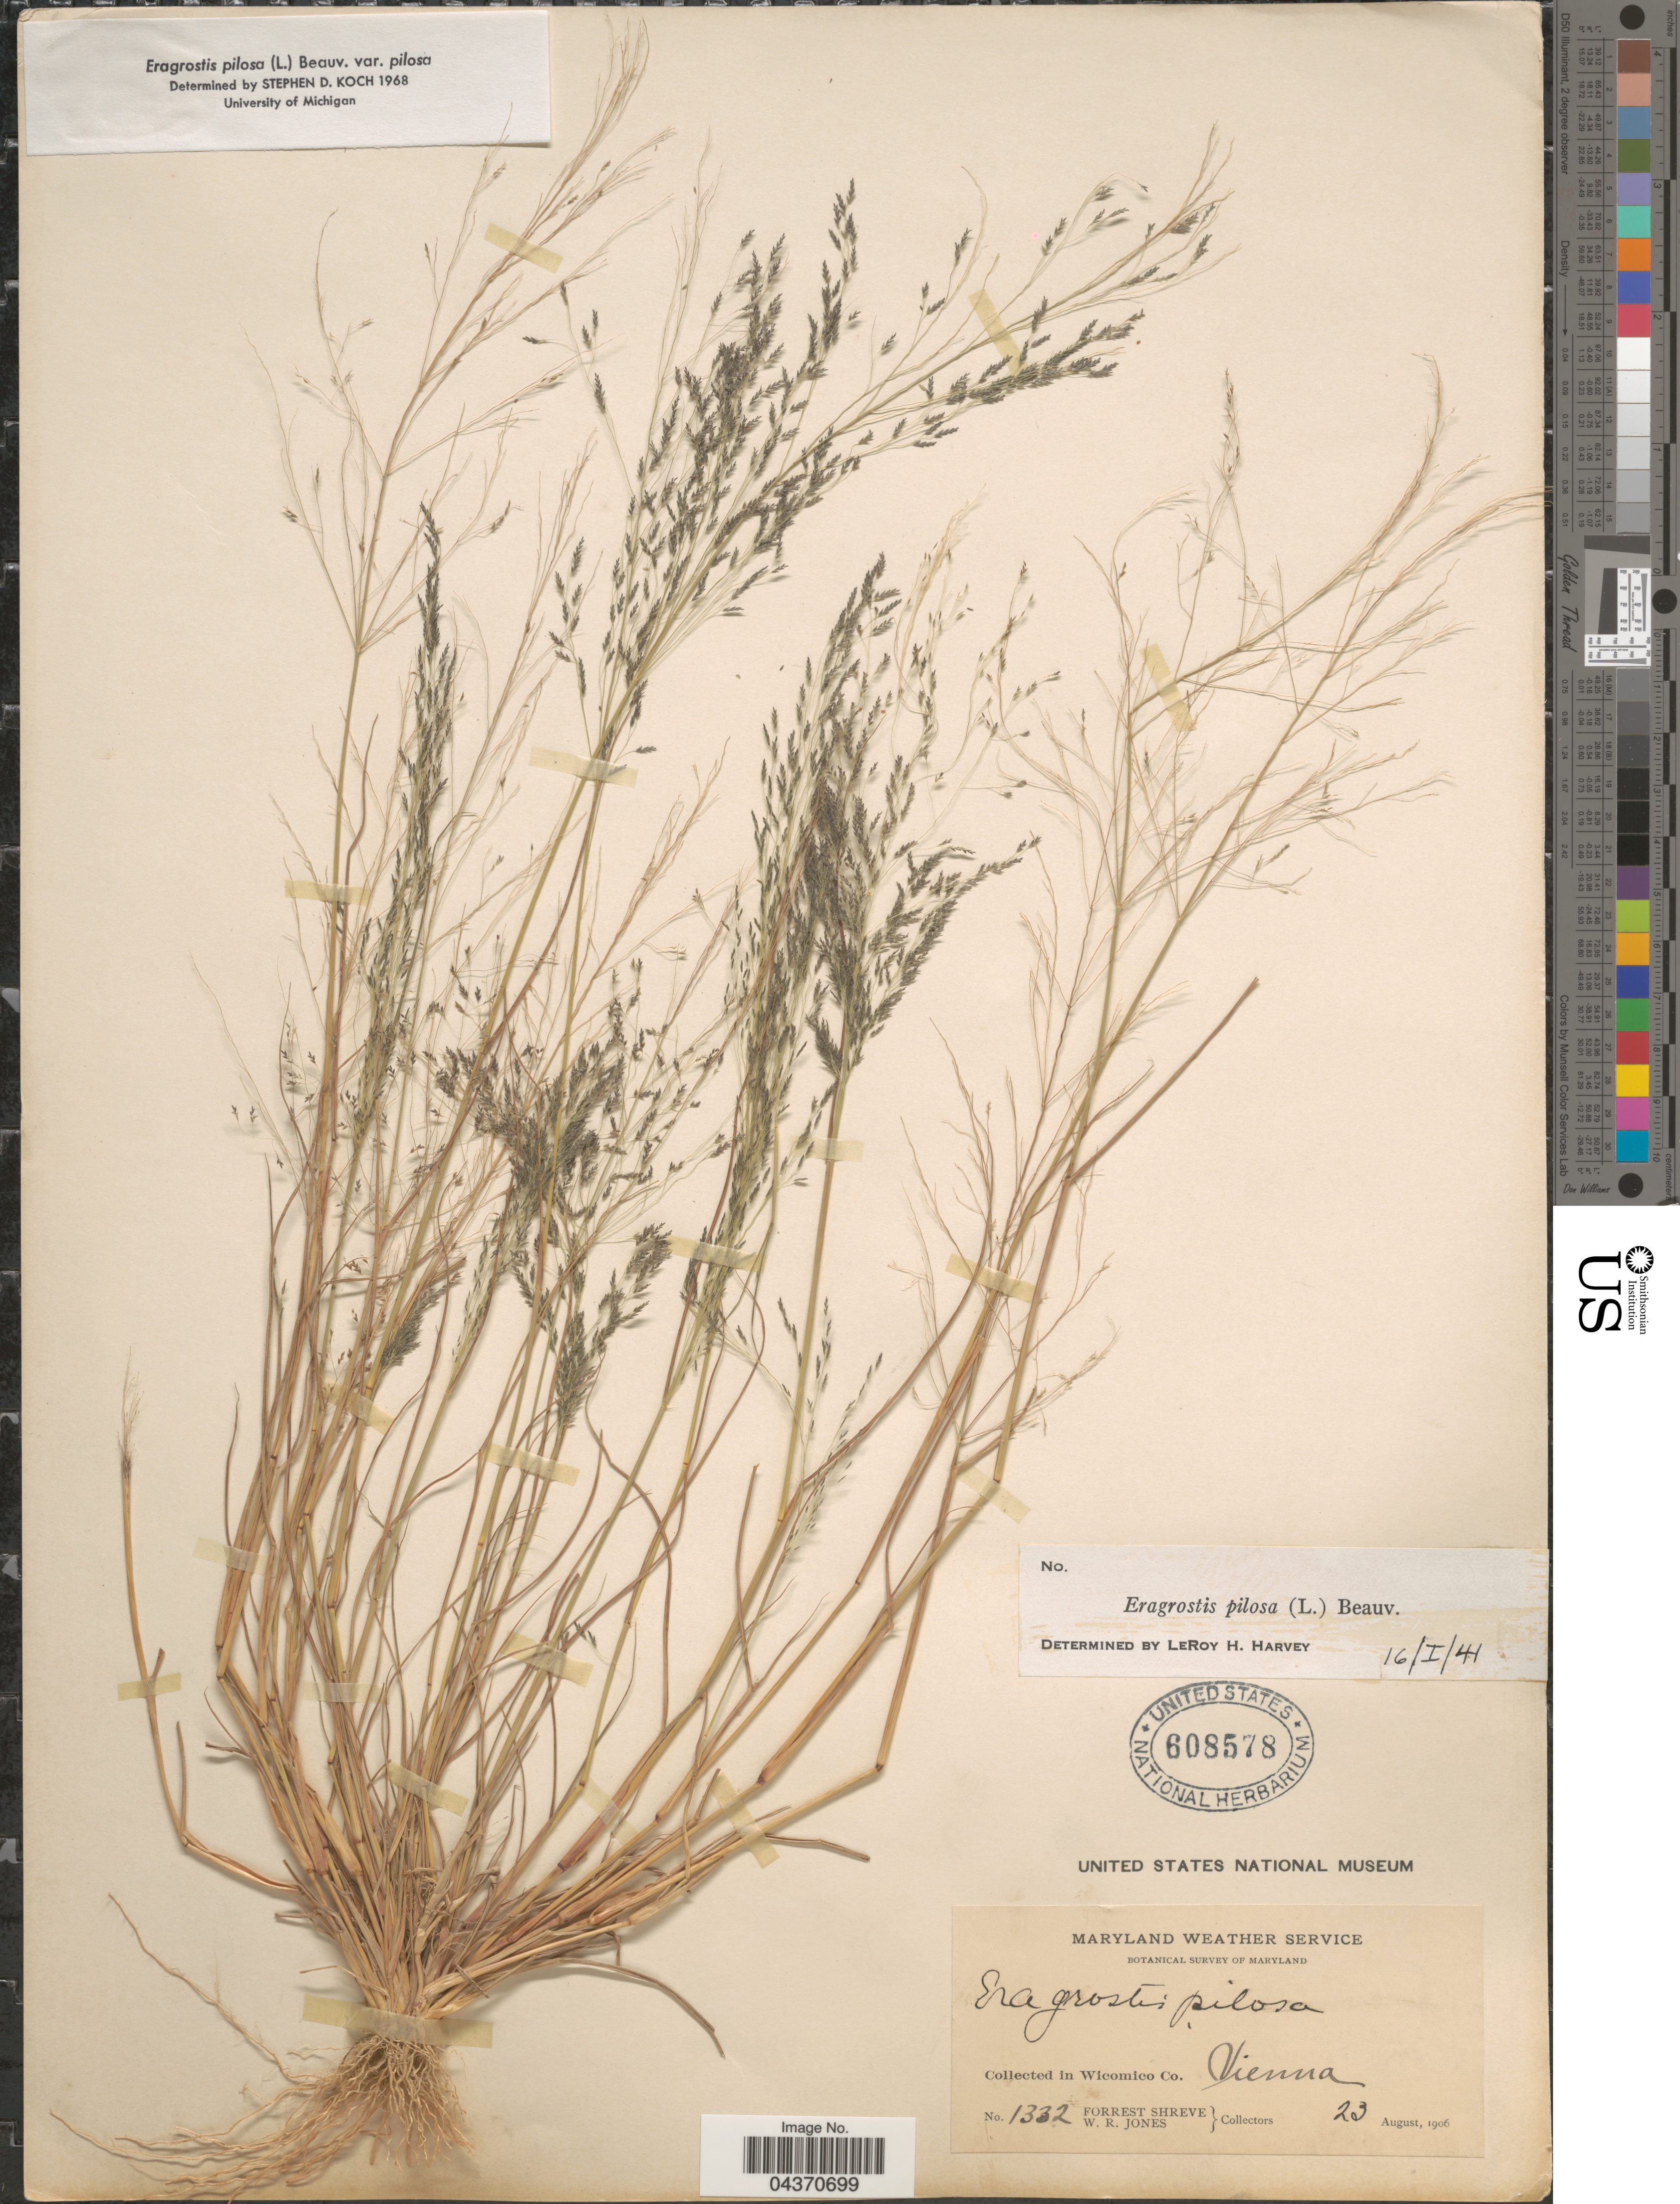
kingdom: Plantae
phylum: Tracheophyta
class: Liliopsida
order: Poales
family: Poaceae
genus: Eragrostis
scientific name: Eragrostis pilosa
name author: (L.) P. Beauv.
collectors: F. Shreve & W. R. Jones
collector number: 1332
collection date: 1906-08-23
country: United States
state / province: Maryland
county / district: Wicmico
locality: Botanical Survey of Maryland. In Wicomico Co. Vienna.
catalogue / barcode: US 608578